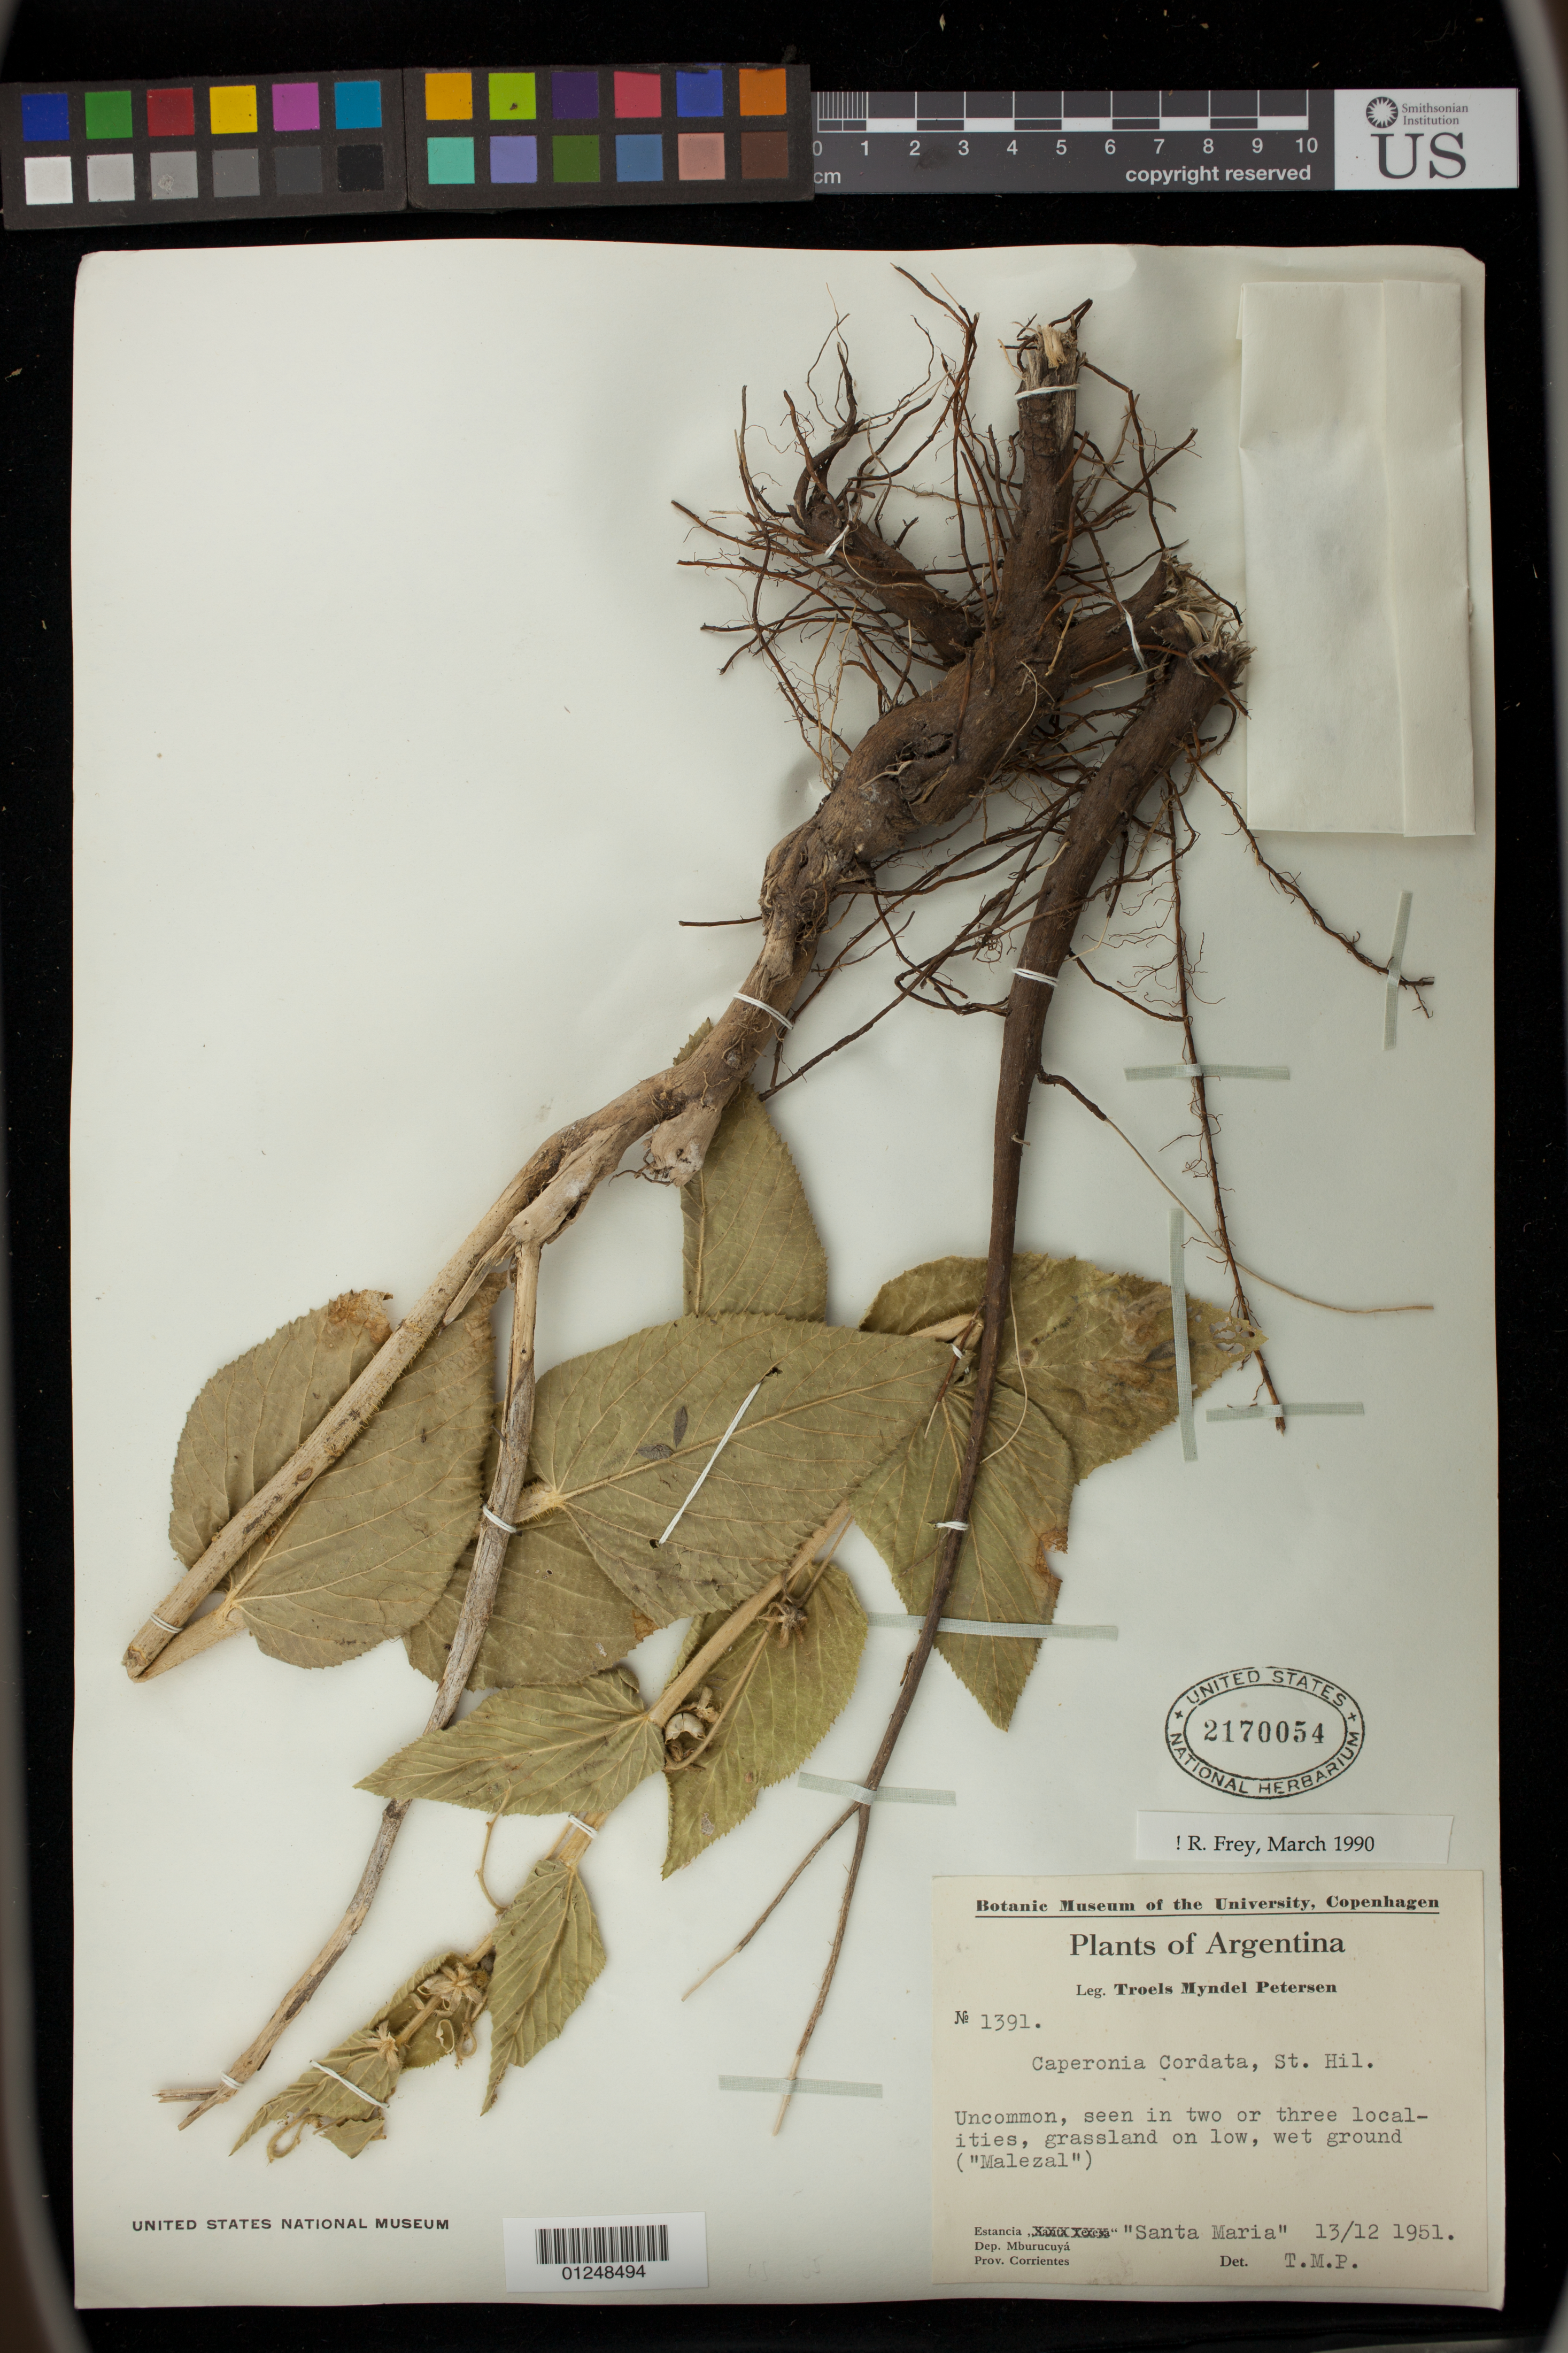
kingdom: Plantae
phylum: Tracheophyta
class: Magnoliopsida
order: Malpighiales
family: Euphorbiaceae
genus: Caperonia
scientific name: Caperonia cordata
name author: A. St.-Hil.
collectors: T. M. Pedersen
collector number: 1391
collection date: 1951-12-13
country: Argentina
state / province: Corrientes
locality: Dep. Mburucuya, Estancia "Santa Maria"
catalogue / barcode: US 2170054